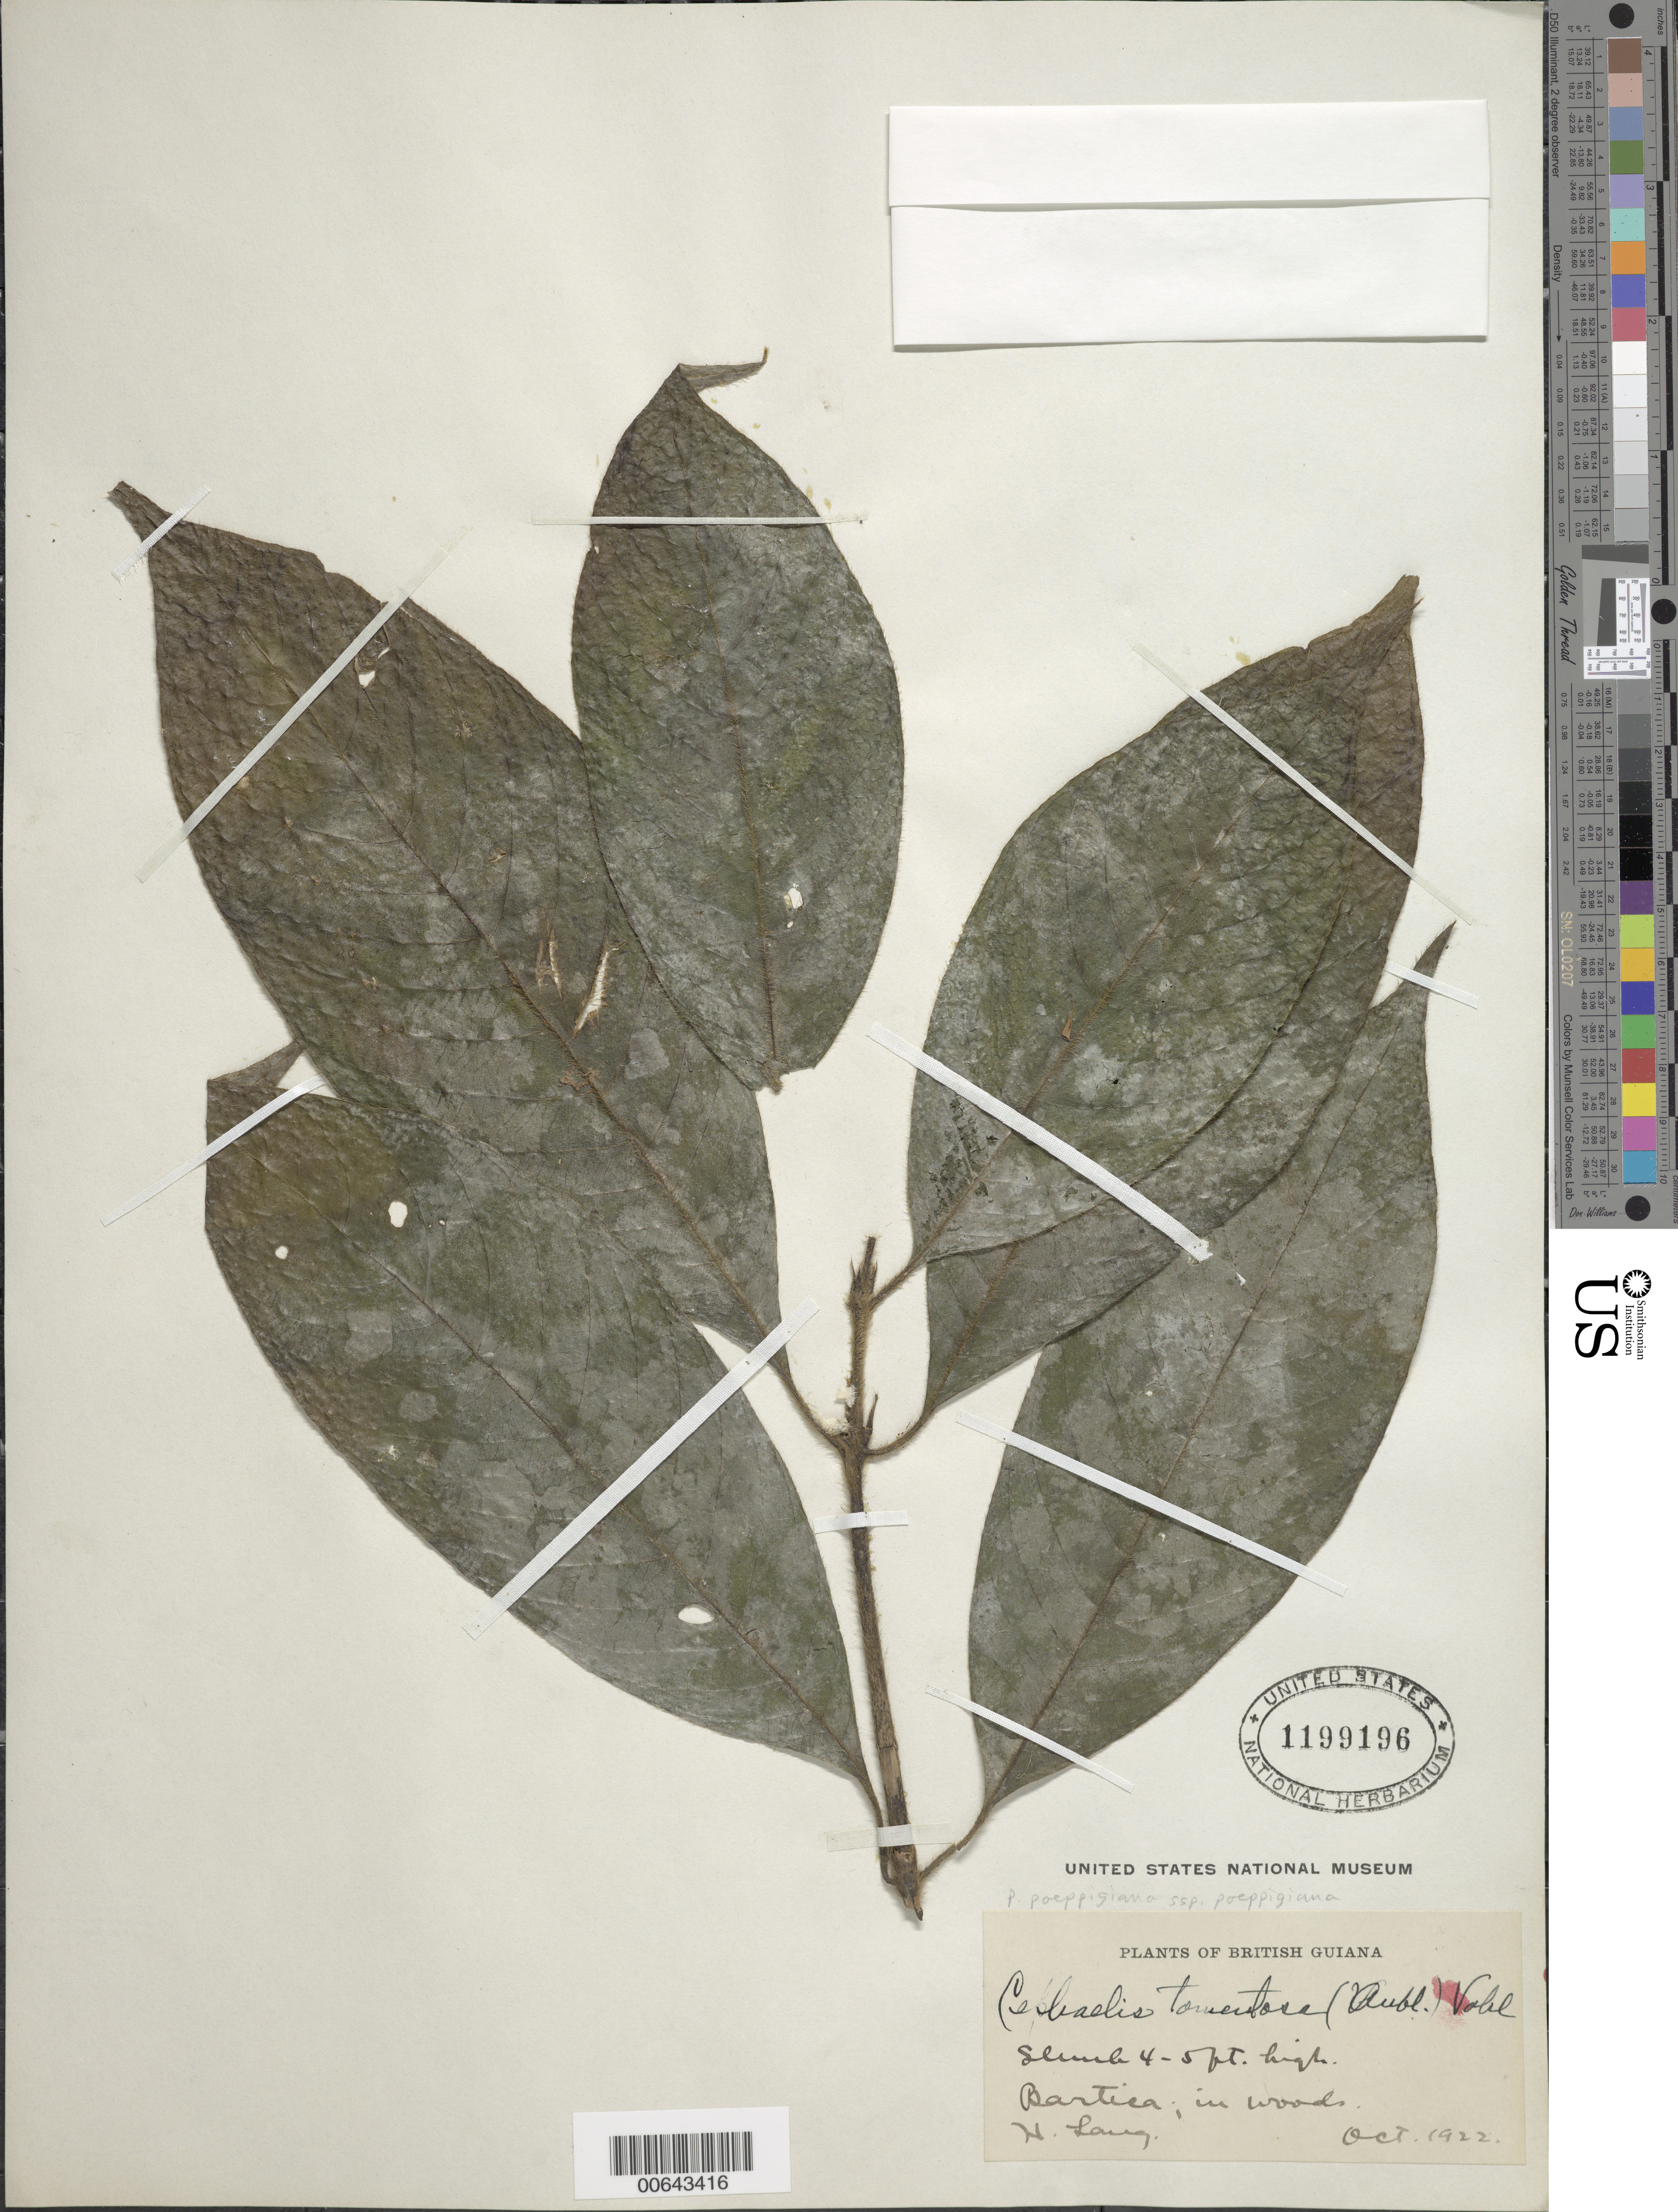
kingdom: Plantae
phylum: Tracheophyta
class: Magnoliopsida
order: Gentianales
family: Rubiaceae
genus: Palicourea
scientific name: Palicourea tomentosa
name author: (Aubl.) Borhidi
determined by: Kirkbride, J. H., Jr.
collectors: H. Lang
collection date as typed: Oct-22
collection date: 1922-10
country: Guyana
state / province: Cuyuni-Mazaruni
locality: Bartica, Essequibo R.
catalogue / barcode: US 1199196